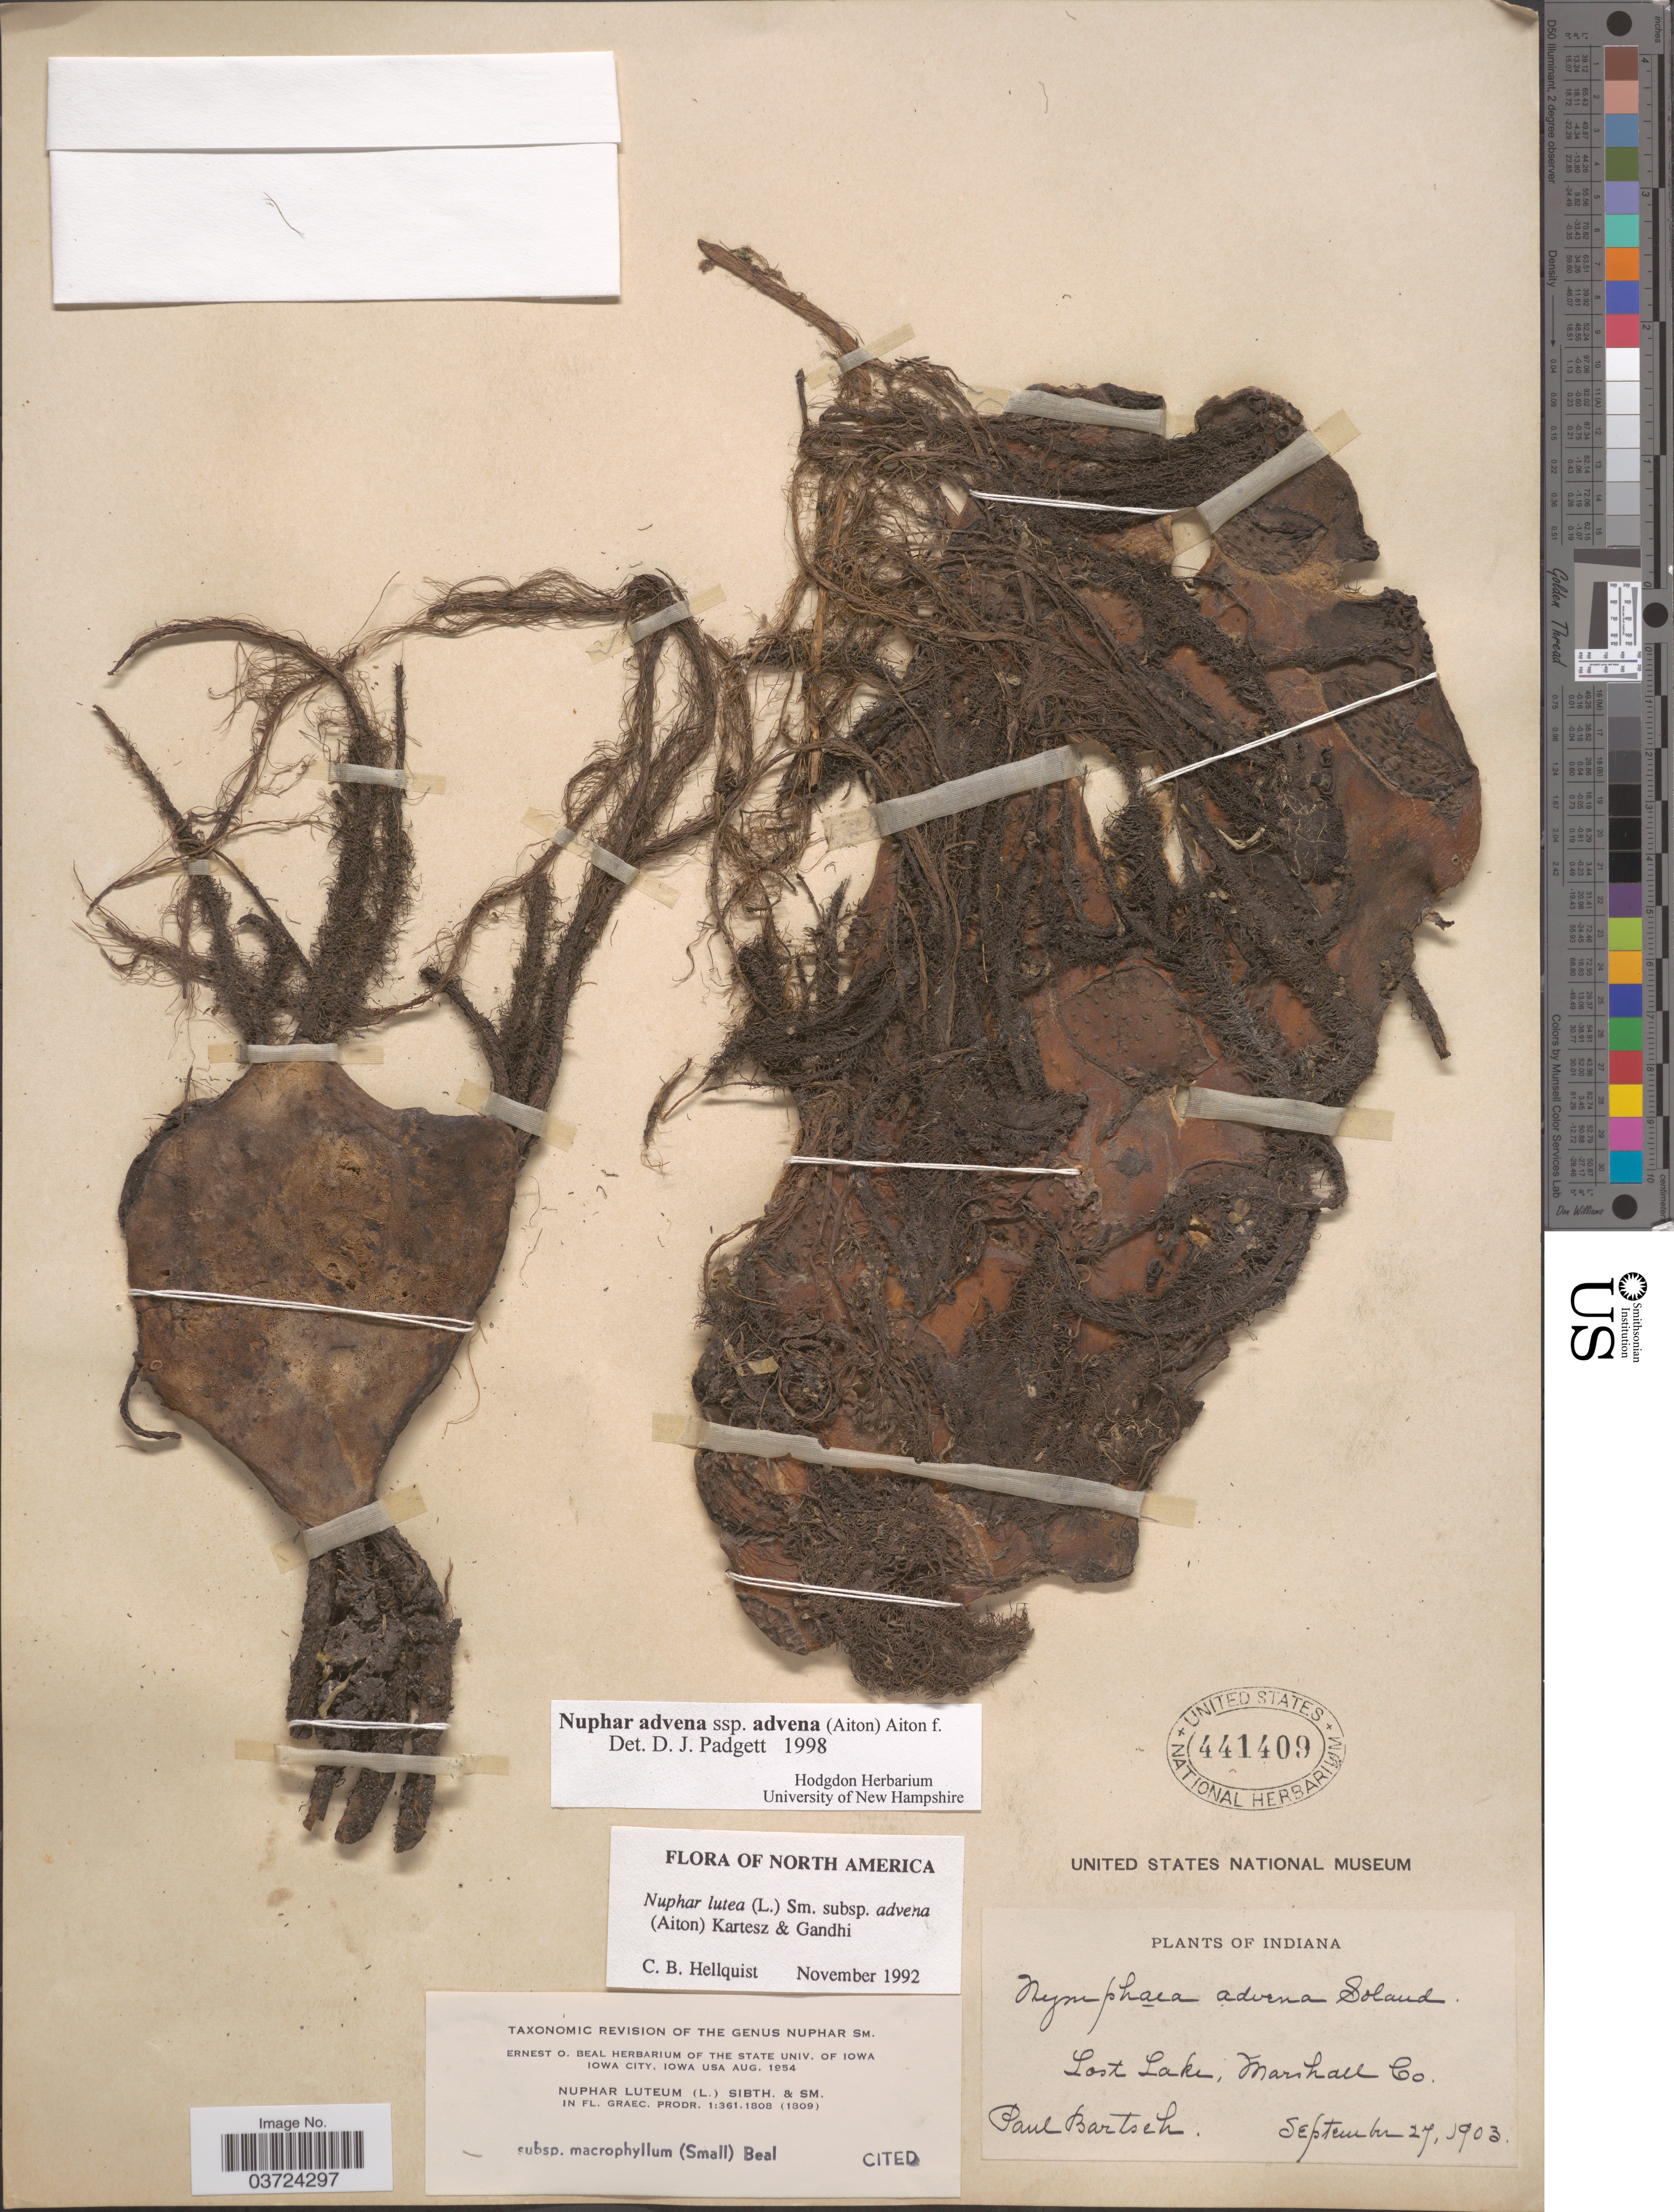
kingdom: Plantae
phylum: Tracheophyta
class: Magnoliopsida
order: Nymphaeales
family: Nymphaeaceae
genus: Nuphar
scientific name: Nuphar advena subsp. advena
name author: (Aiton) W.T. Aiton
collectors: P. Bartsch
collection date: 1903-09-27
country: United States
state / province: Indiana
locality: Lost Lake, Marshall Co.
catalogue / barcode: US 441409